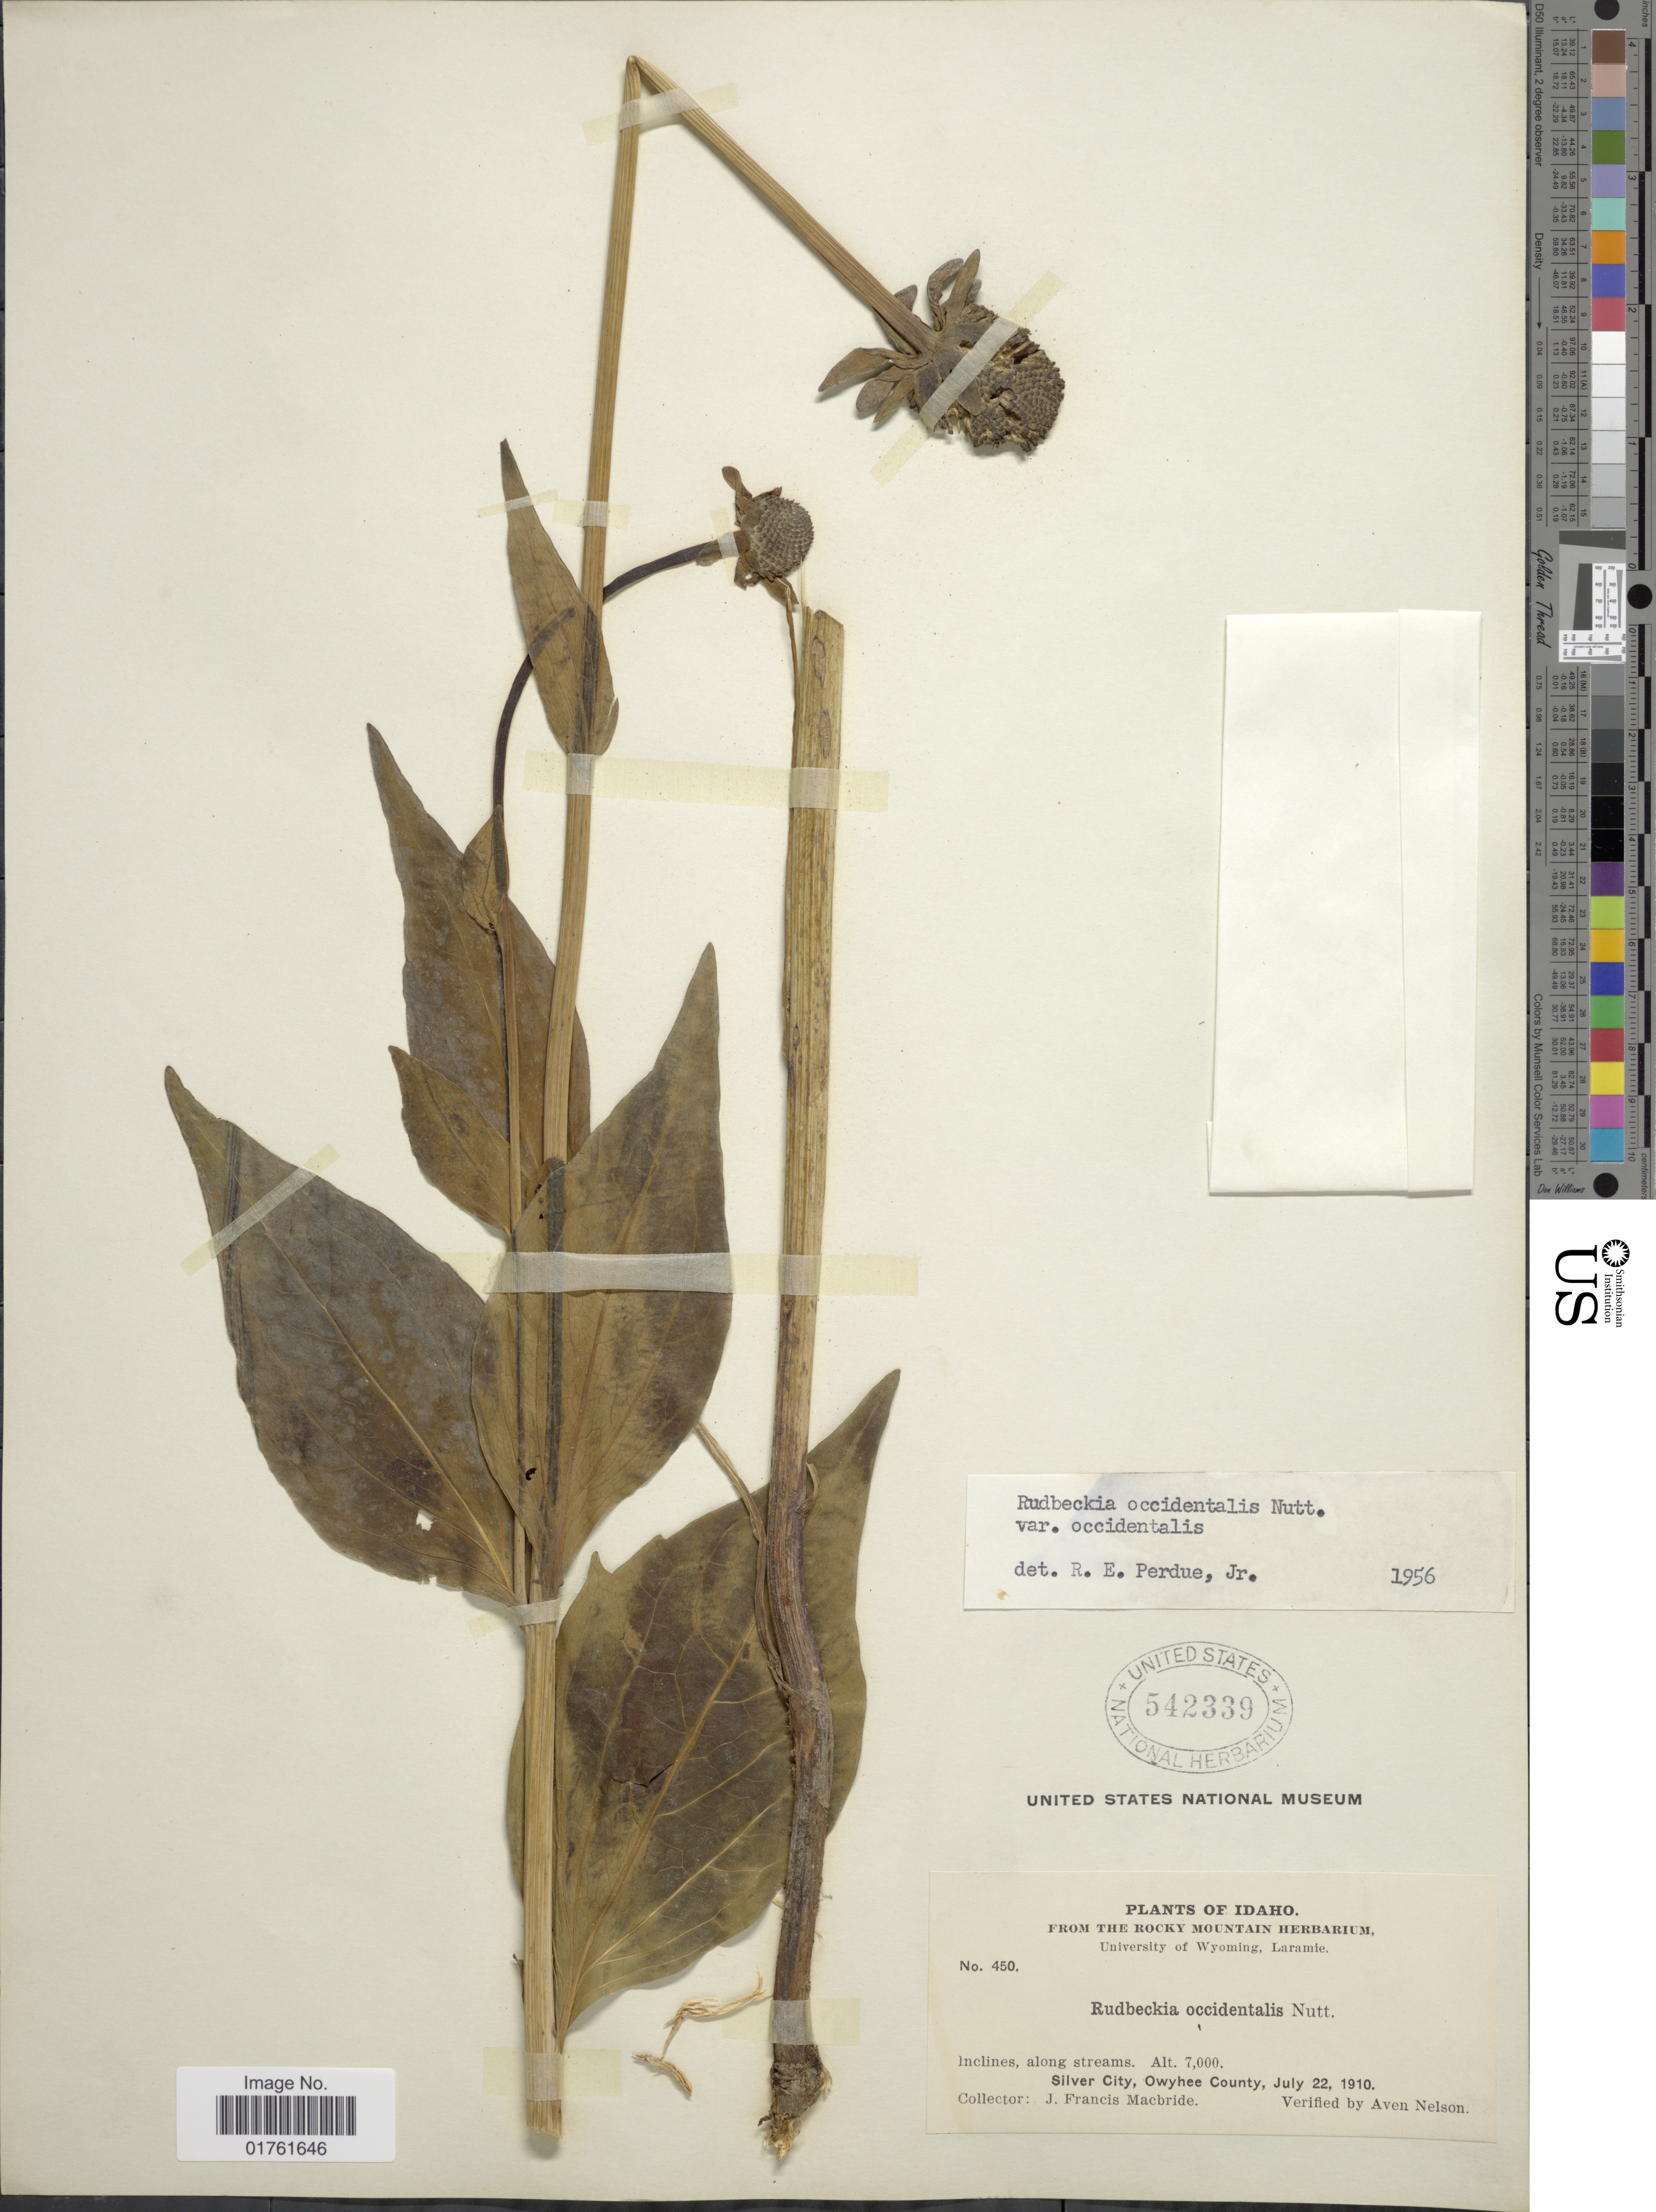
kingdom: Plantae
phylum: Tracheophyta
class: Magnoliopsida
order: Asterales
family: Asteraceae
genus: Rudbeckia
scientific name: Rudbeckia occidentalis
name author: Nutt.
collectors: J. F. Macbride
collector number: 450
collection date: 1910-07-22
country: United States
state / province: Idaho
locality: Inclines, along streams, Silver City, Owyhee County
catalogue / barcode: US 542339